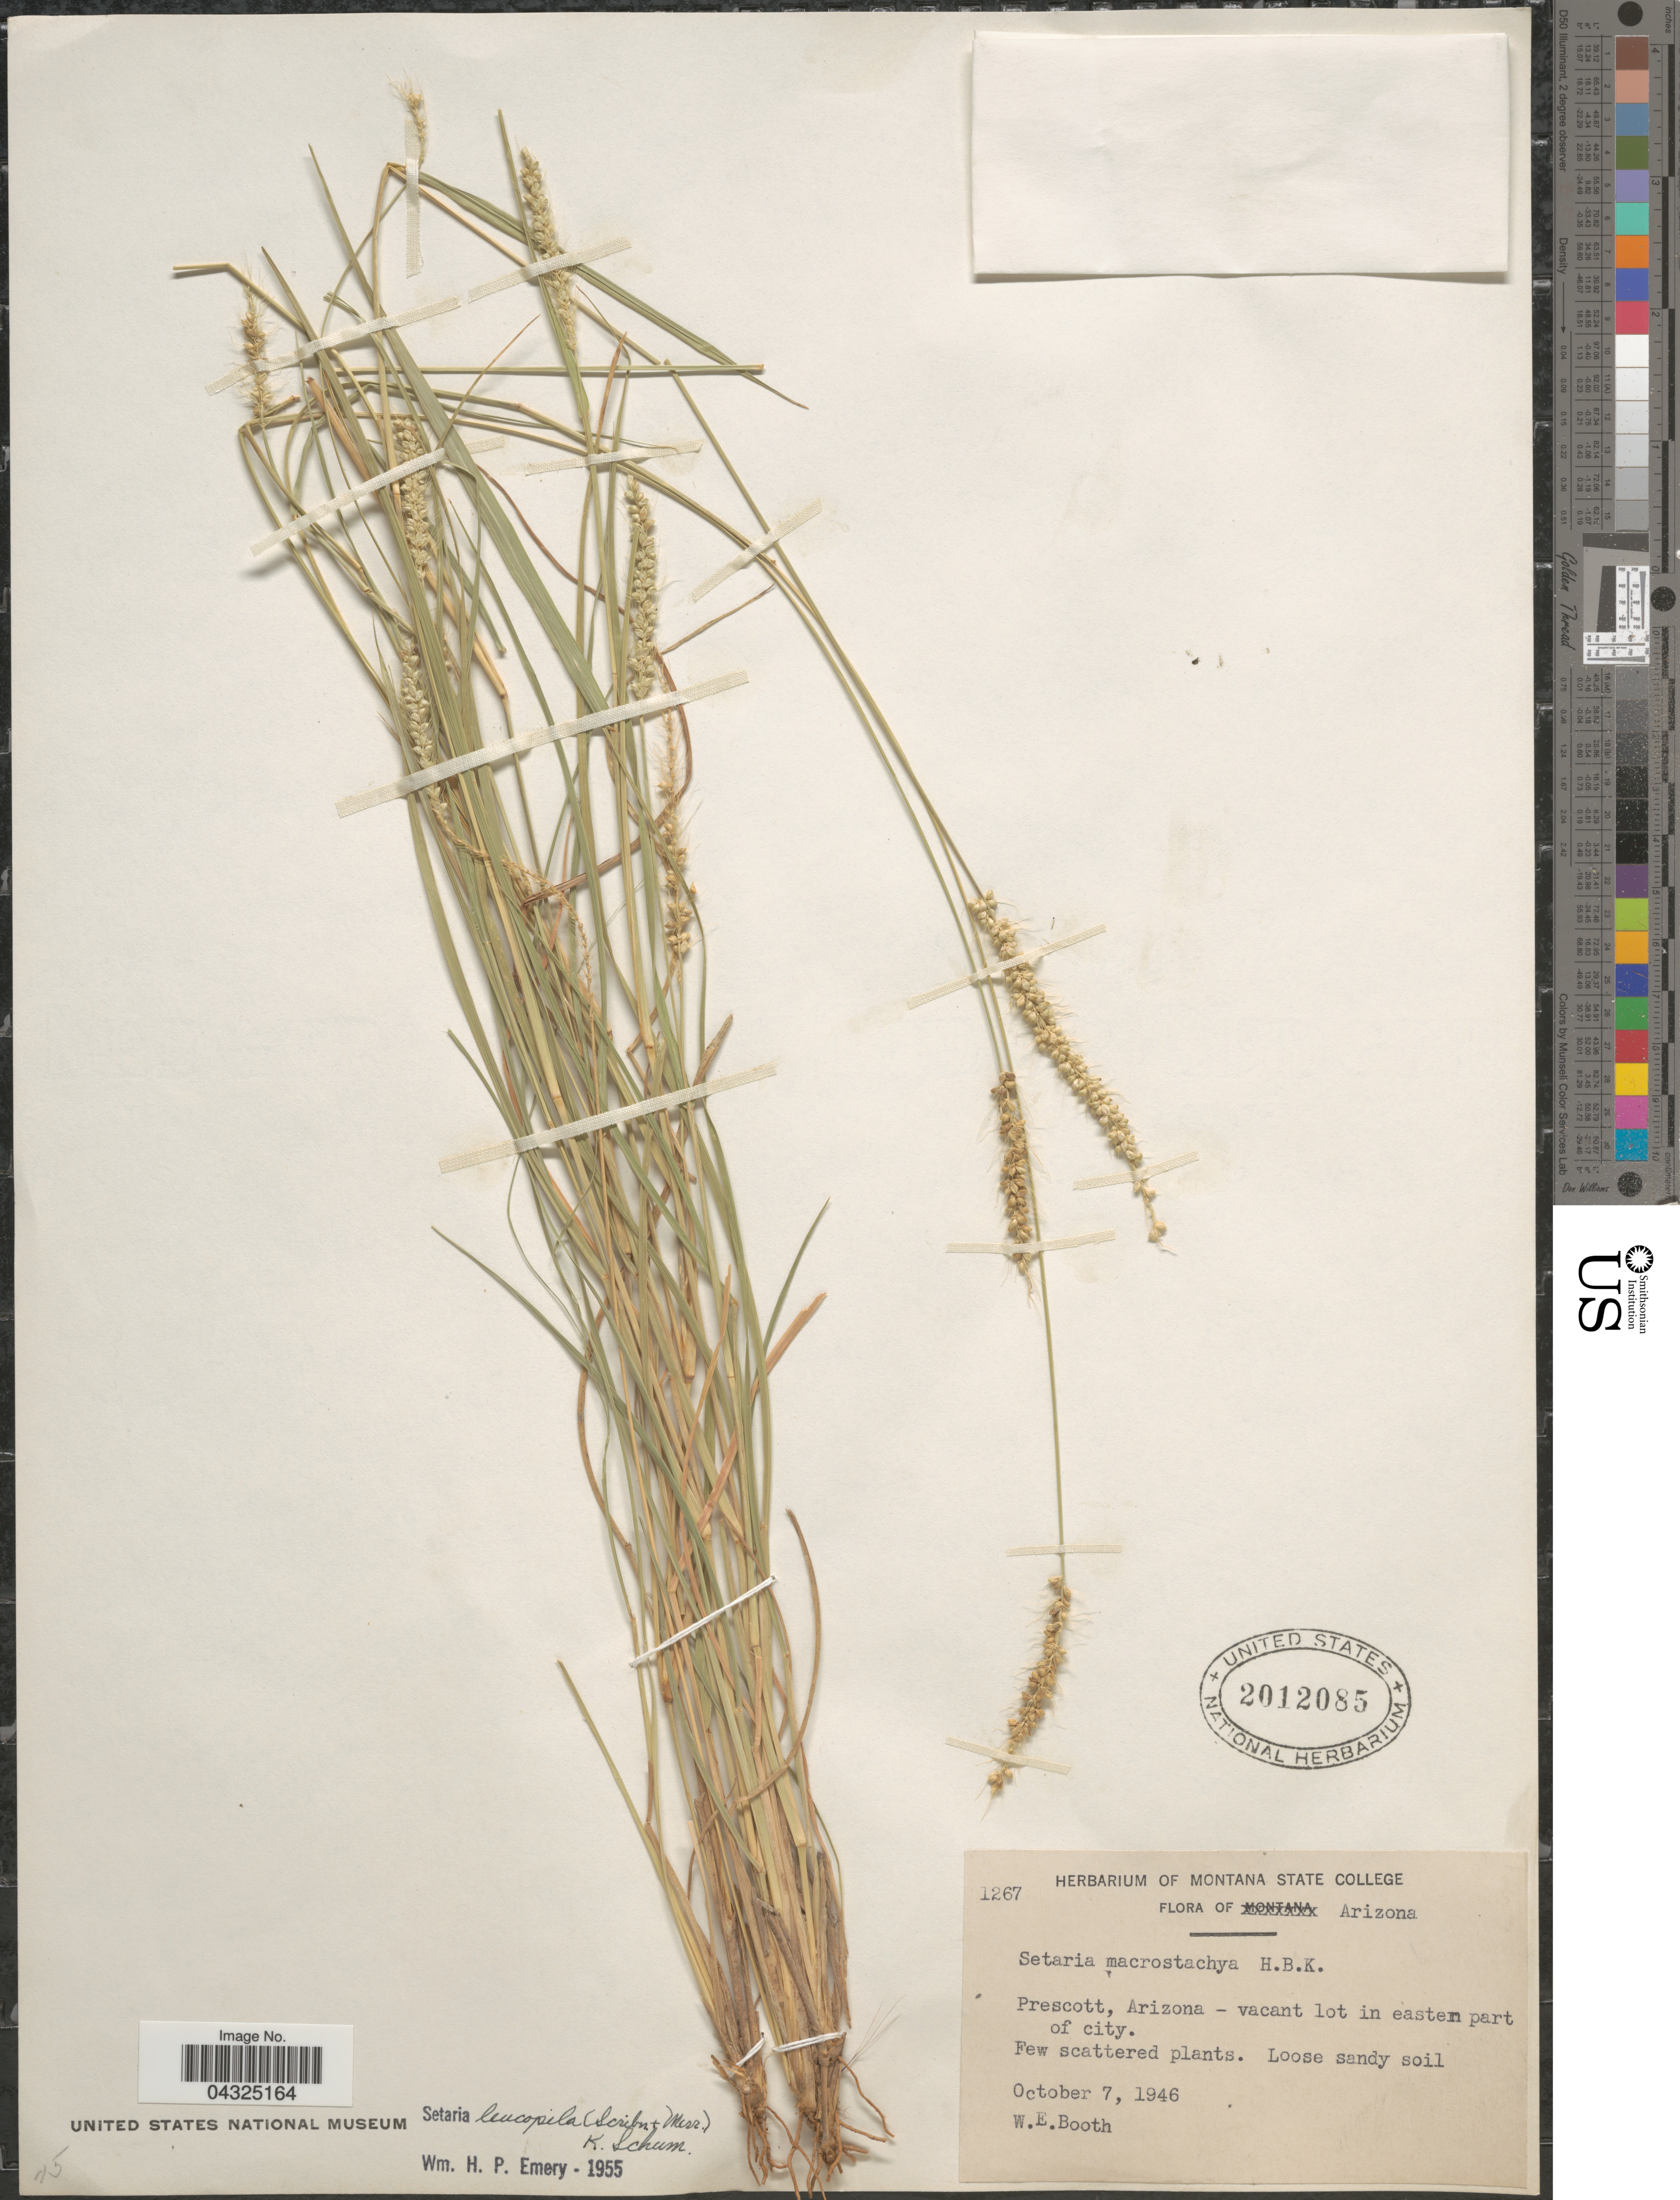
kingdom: Plantae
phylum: Tracheophyta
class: Liliopsida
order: Poales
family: Poaceae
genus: Setaria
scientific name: Setaria leucopila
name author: (Scribn. & Merr.) K. Schum.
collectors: W. Booth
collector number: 1267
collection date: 1946-10-07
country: United States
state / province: Arizona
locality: Prescott - vacant lot in eastern part of city.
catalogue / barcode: US 2012085